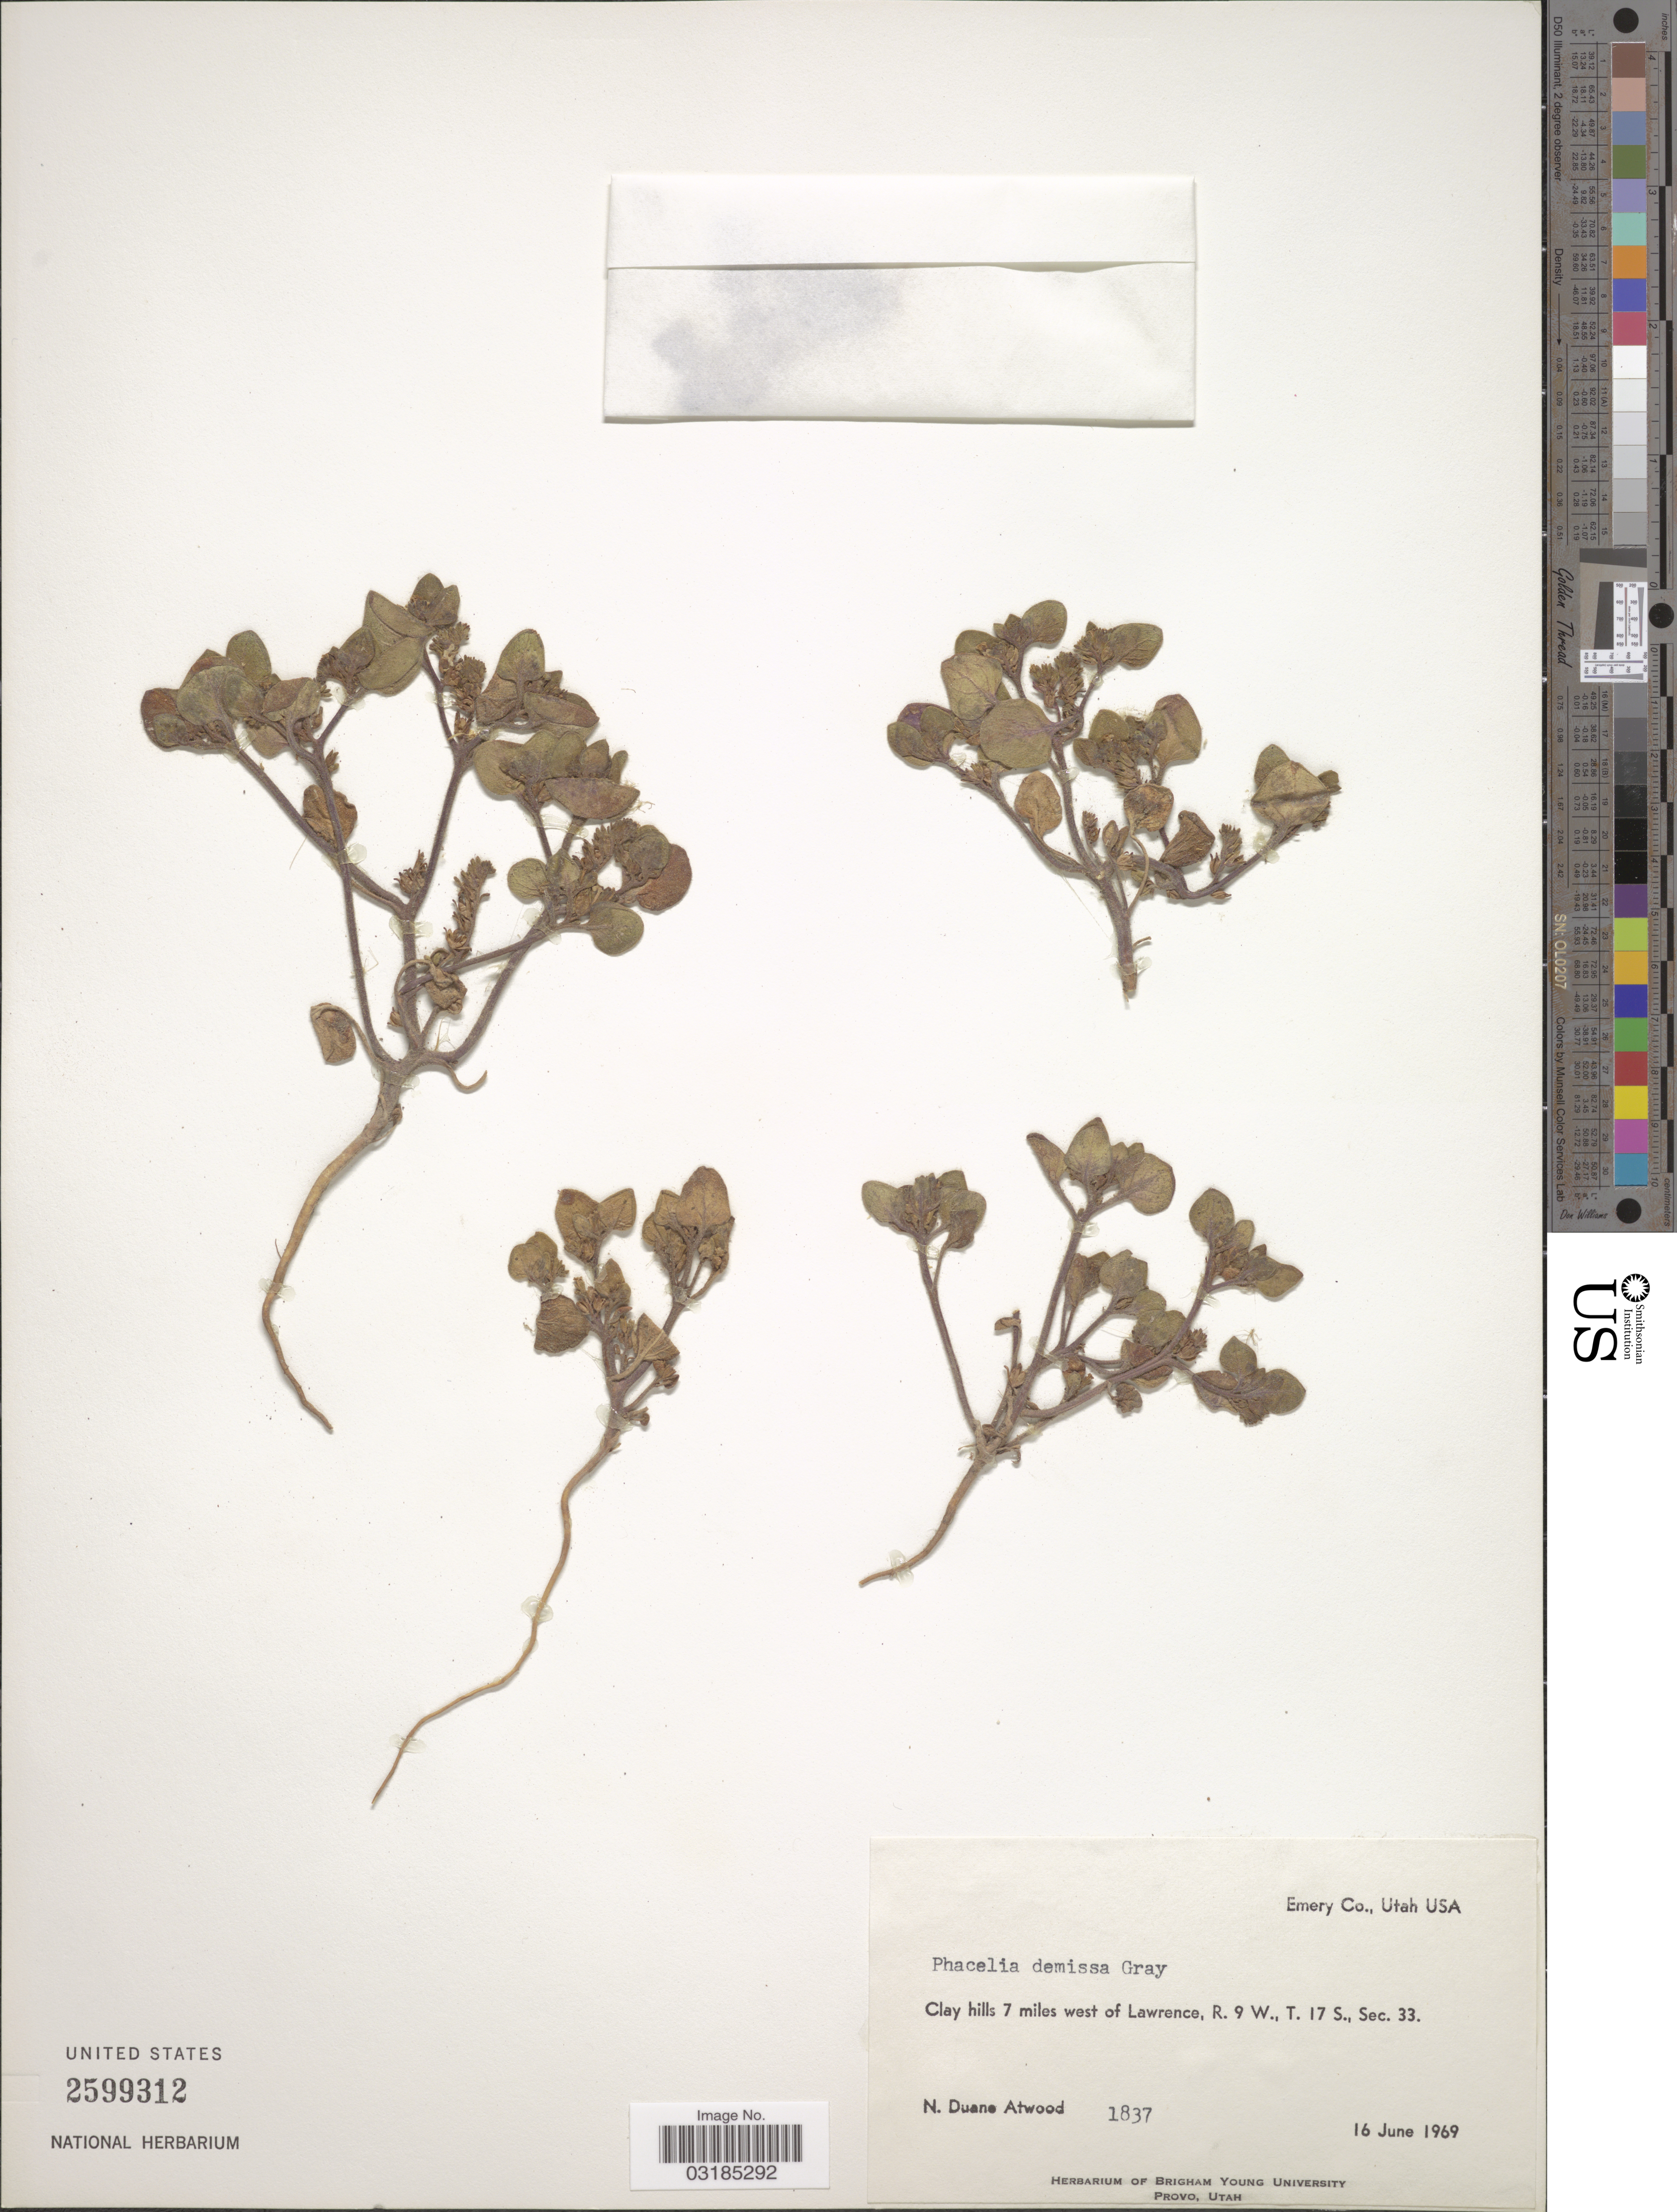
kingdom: Plantae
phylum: Tracheophyta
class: Magnoliopsida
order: Boraginales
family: Hydrophyllaceae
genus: Phacelia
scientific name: Phacelia demissa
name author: A. Gray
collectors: N. Atwood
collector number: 1837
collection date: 1969-06-16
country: United States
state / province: Utah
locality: Emery Co. Clay hills 7 miles west of Lawrence, R. 9 W., T. 17 S., Sec. 33.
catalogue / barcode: US 2599312